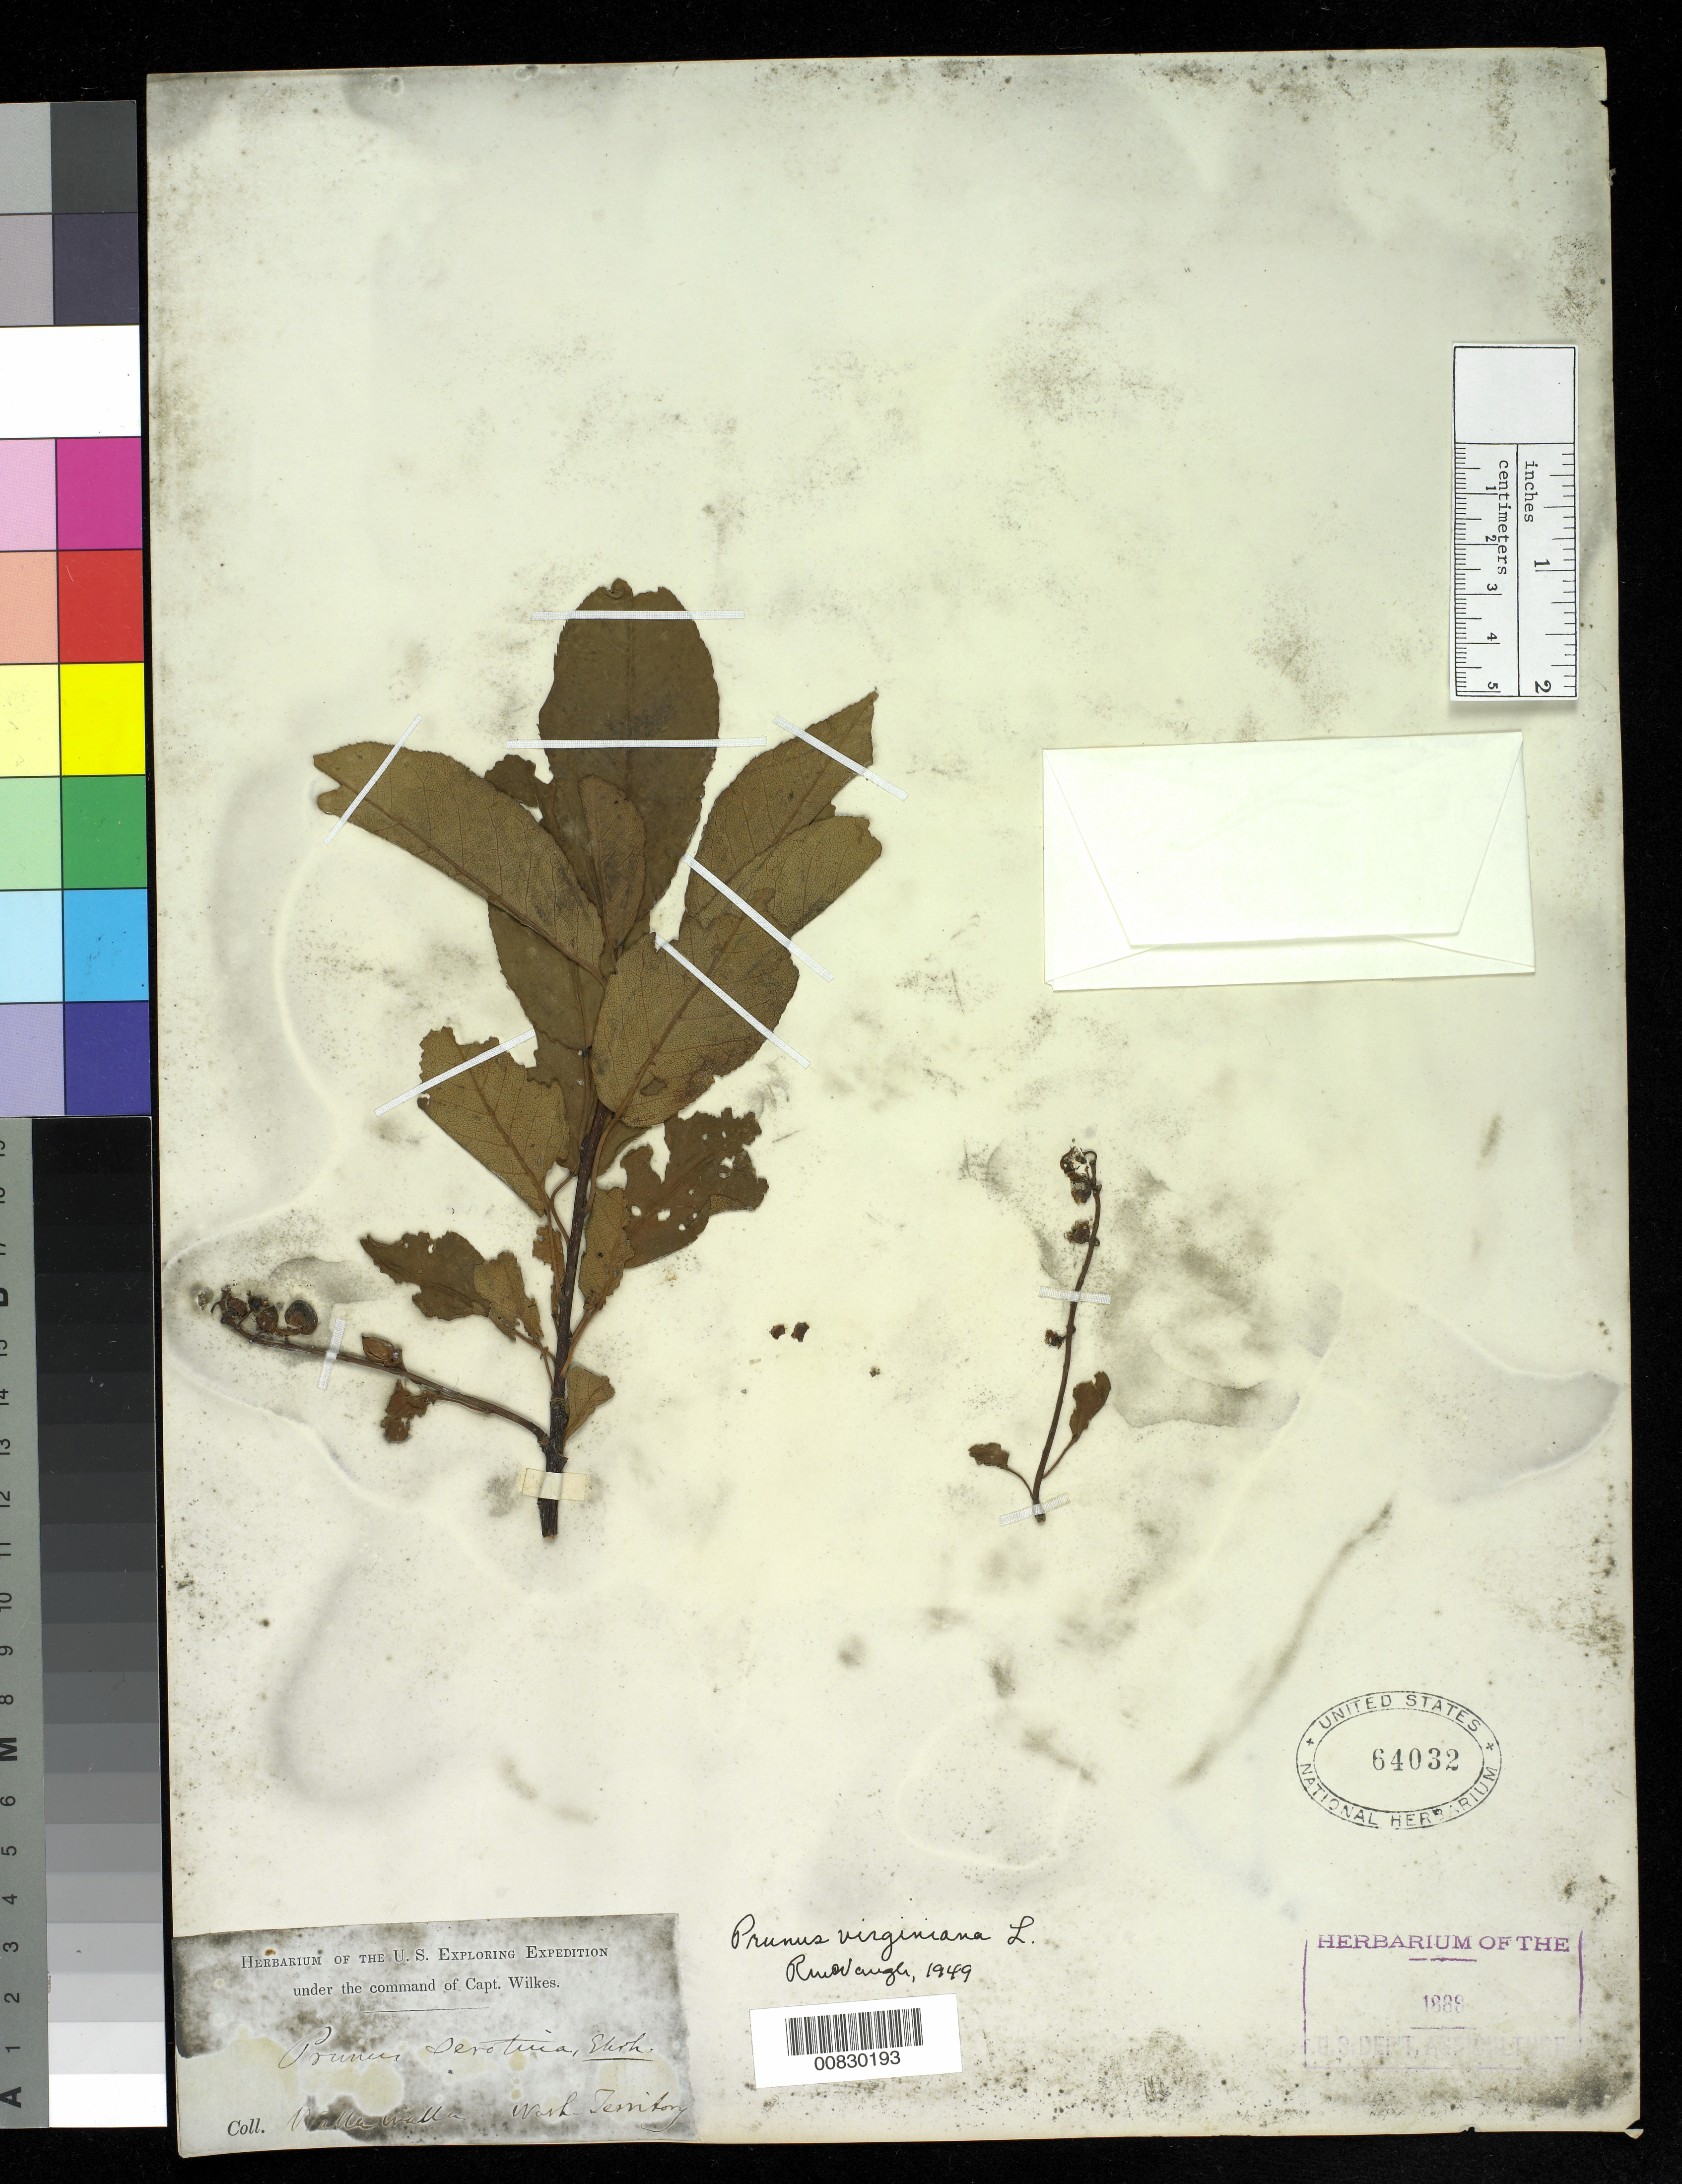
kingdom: Plantae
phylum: Tracheophyta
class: Magnoliopsida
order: Rosales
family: Rosaceae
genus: Prunus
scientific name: Prunus virginiana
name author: L.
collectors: Wilkes Explor. Exped.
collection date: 1838/1842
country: United States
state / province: Washington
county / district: Walla Walla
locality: Walla Walla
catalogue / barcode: US 64032